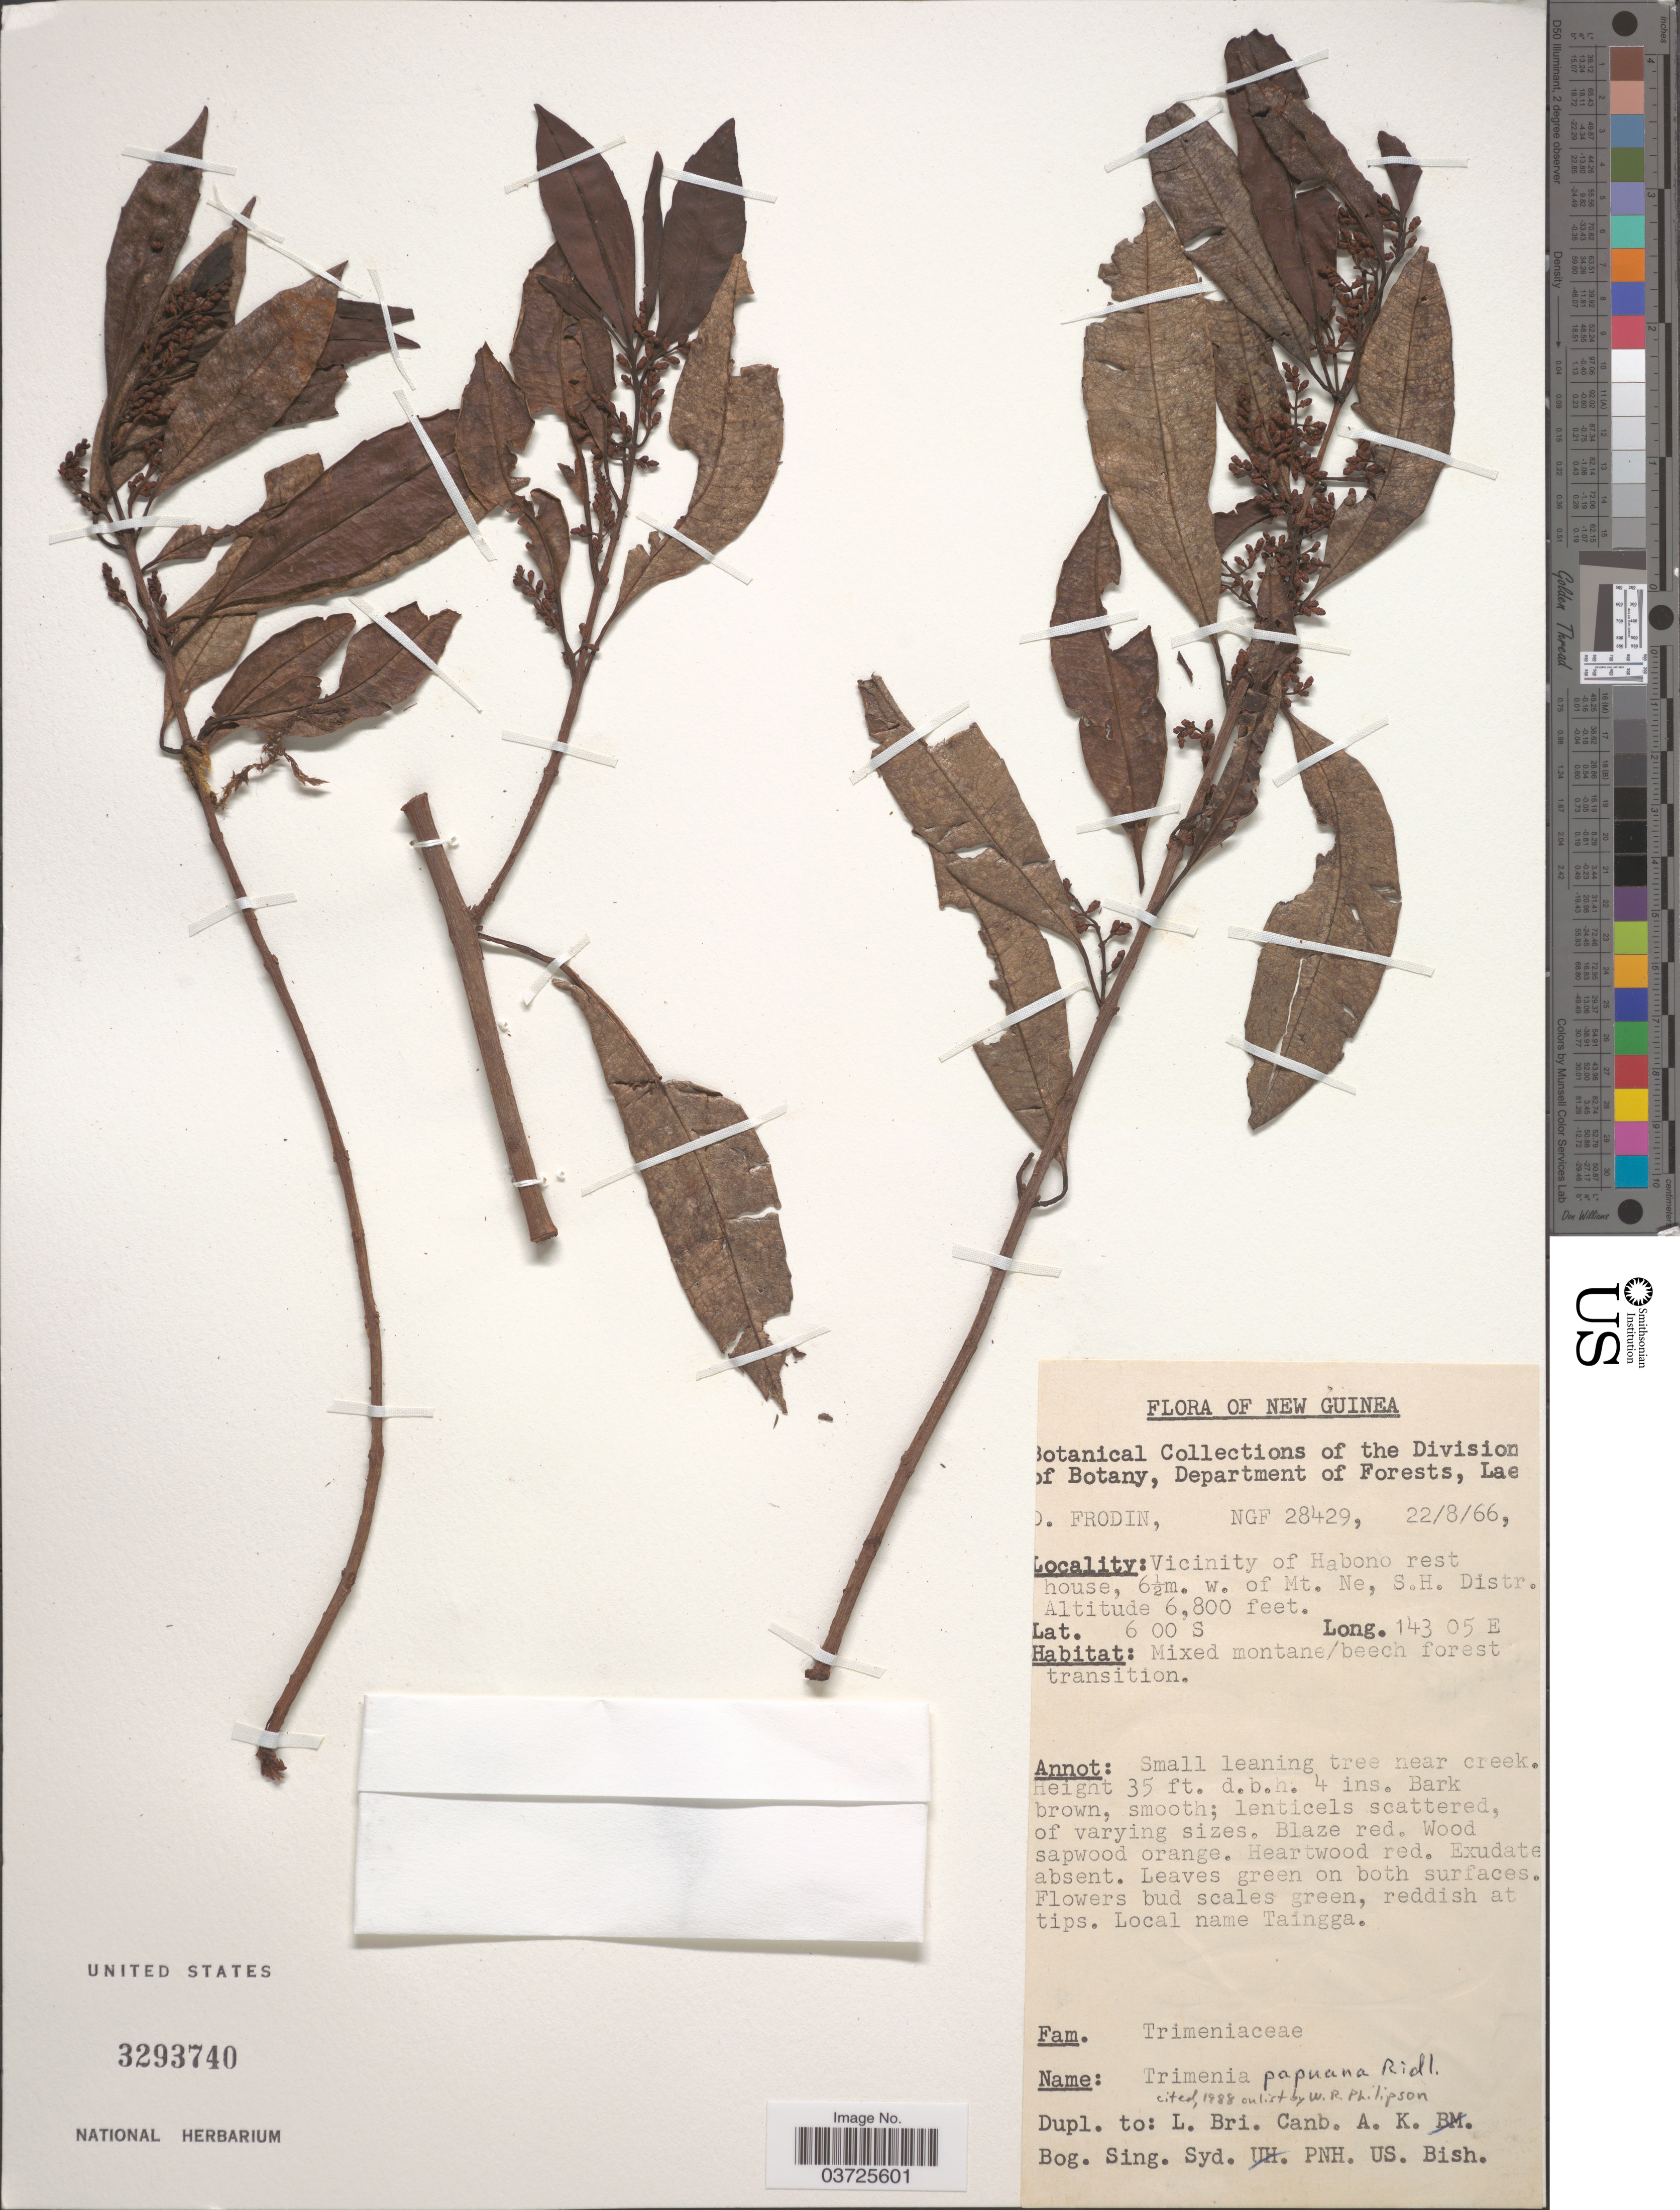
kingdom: Plantae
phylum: Tracheophyta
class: Magnoliopsida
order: Austrobaileyales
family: Trimeniaceae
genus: Trimenia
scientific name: Trimenia papuana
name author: Ridl.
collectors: D. G. Frodin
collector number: NGF28429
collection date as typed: Transcribed d/m/y: 22/8/66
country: Papua New Guinea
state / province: Southern Highlands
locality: New Guinea. Vicinity of Habono rest house, 6½ m. w. of Mt. Ne, S. H. Distr.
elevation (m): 2073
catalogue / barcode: US 3293740